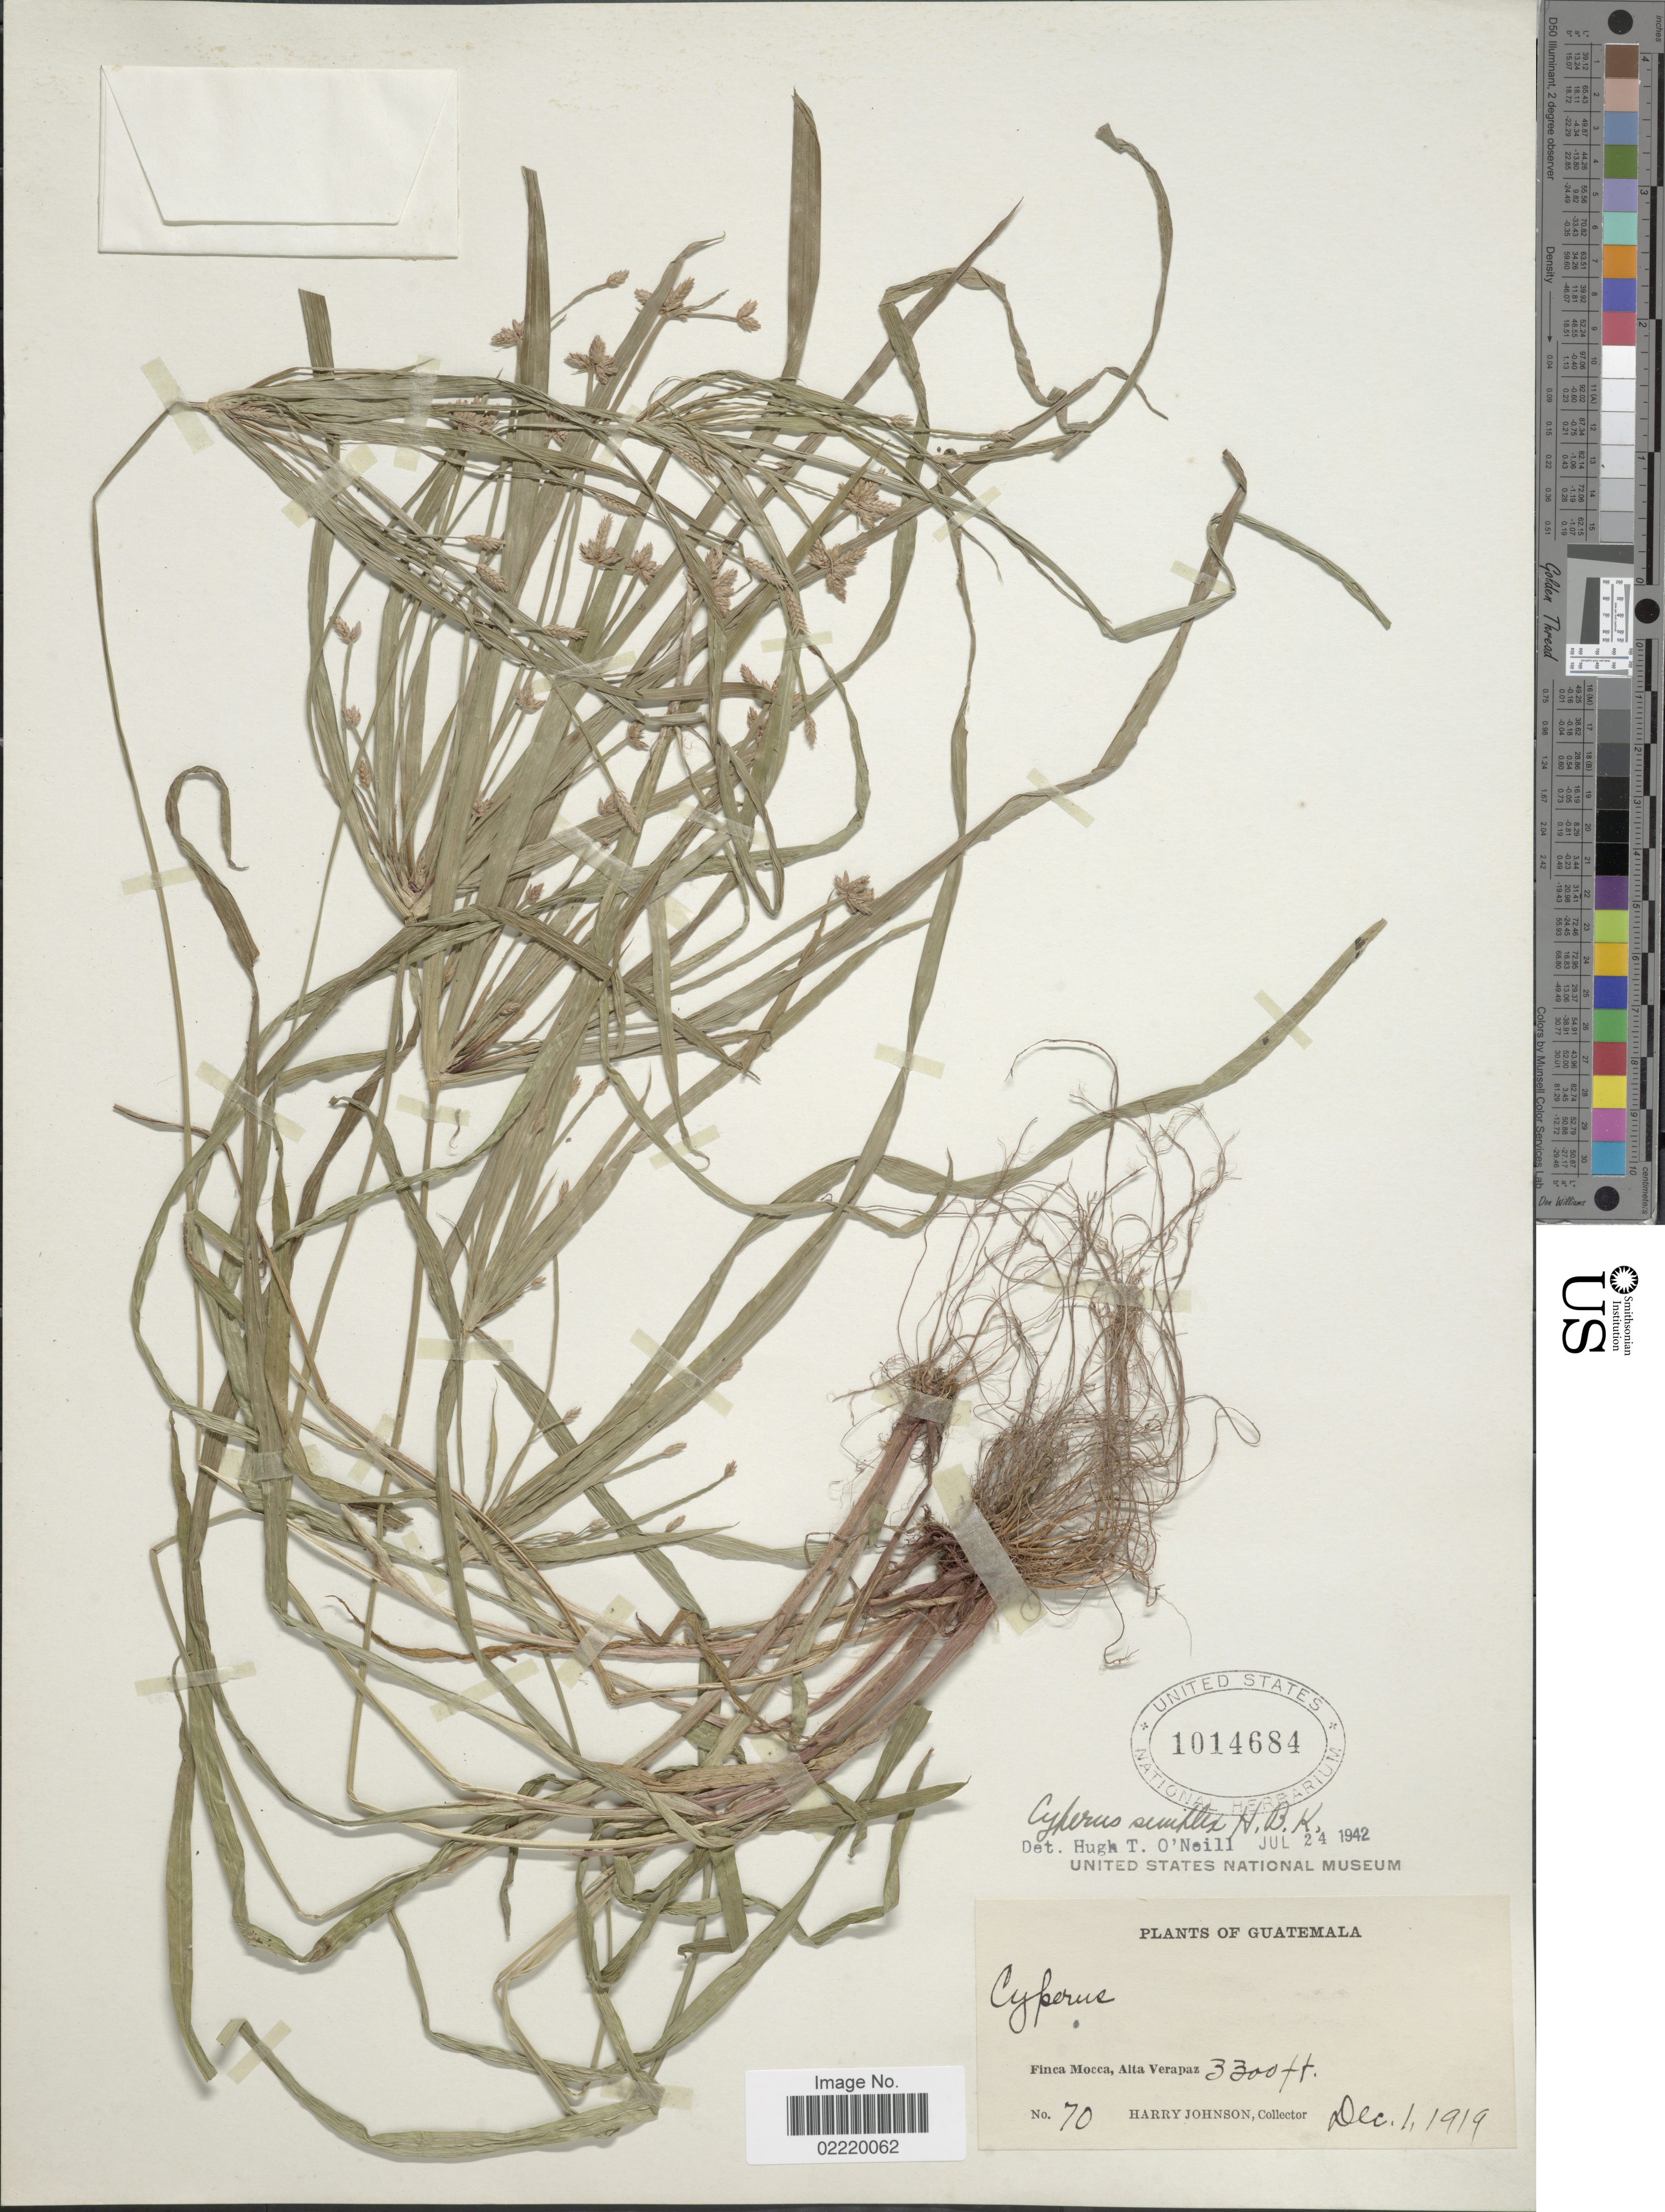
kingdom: Plantae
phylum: Tracheophyta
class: Liliopsida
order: Poales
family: Cyperaceae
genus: Cyperus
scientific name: Cyperus simplex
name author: Kunth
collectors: H. Johnson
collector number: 70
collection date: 1919-12-01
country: Guatemala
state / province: Alta Verapaz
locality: Finca Mocca.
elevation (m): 1006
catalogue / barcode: US 1014684